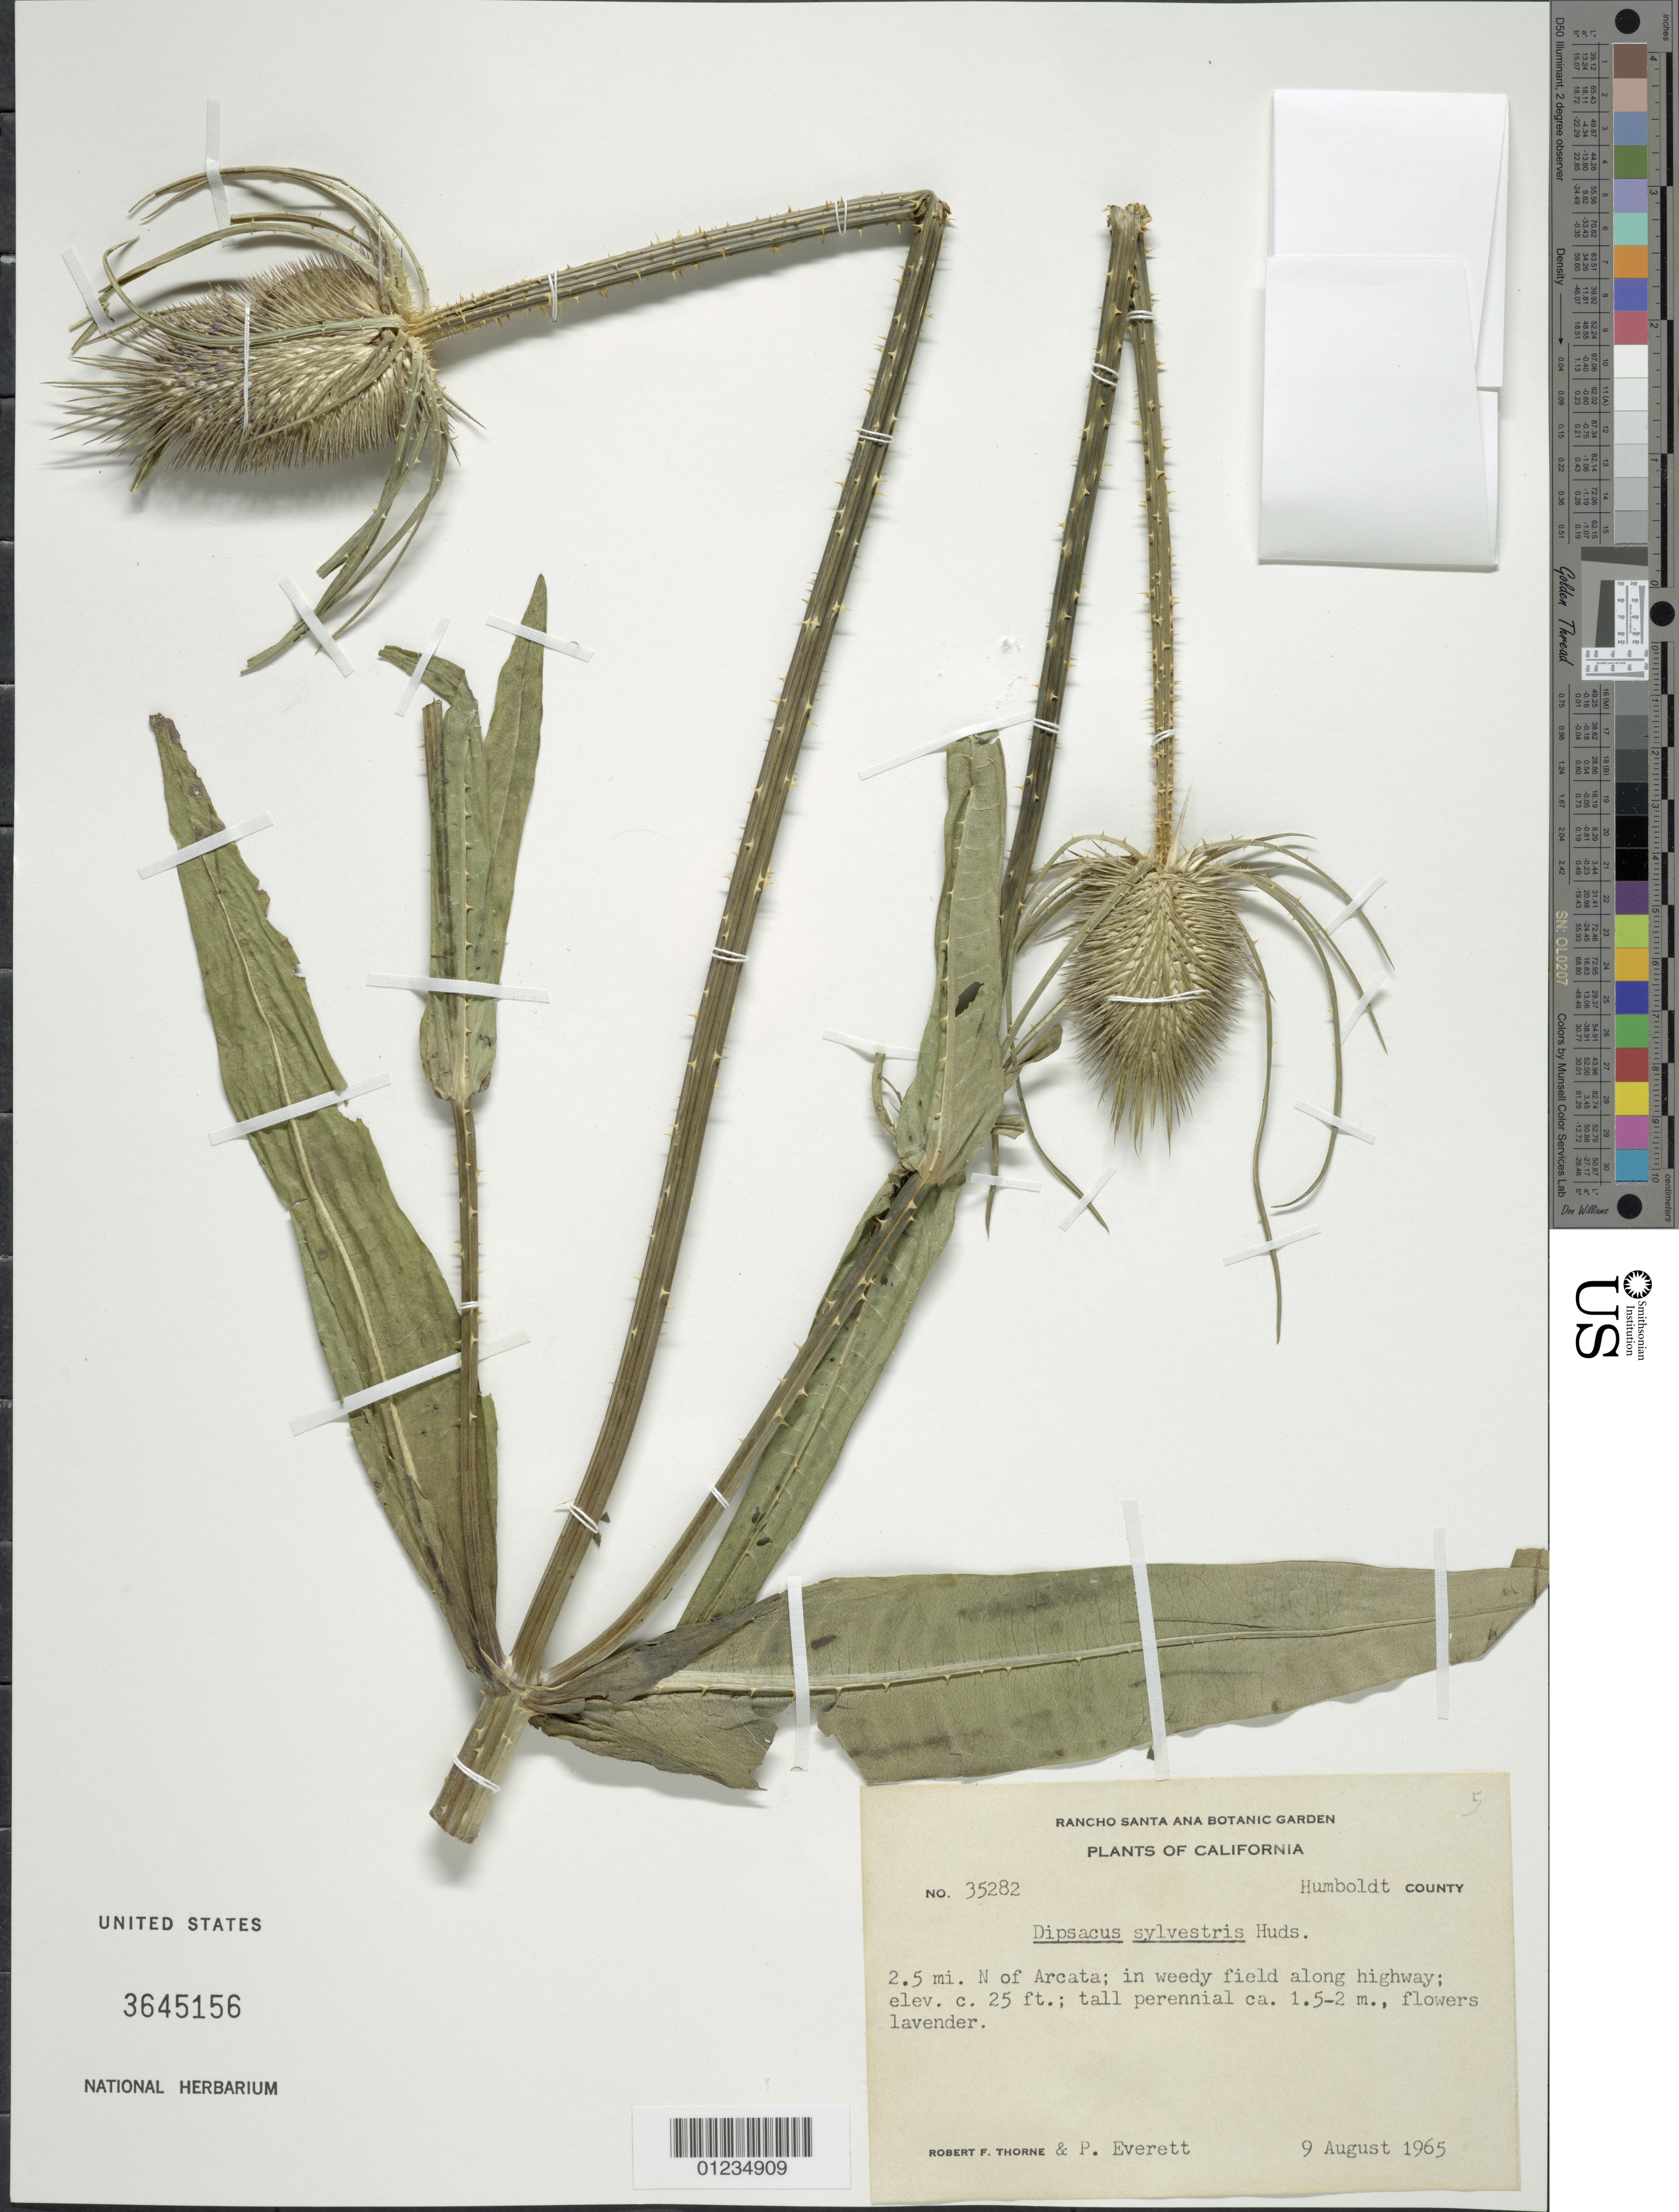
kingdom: Plantae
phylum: Tracheophyta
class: Magnoliopsida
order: Dipsacales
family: Caprifoliaceae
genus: Dipsacus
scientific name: Dipsacus sylvestris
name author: Huds.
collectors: R. F. Thorne & P. Everett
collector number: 35282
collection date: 1965-08-09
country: United States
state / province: California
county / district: Humboldt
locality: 2.5 mi. N of arcata; in weedy field along highway.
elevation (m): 8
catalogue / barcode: US 3645156